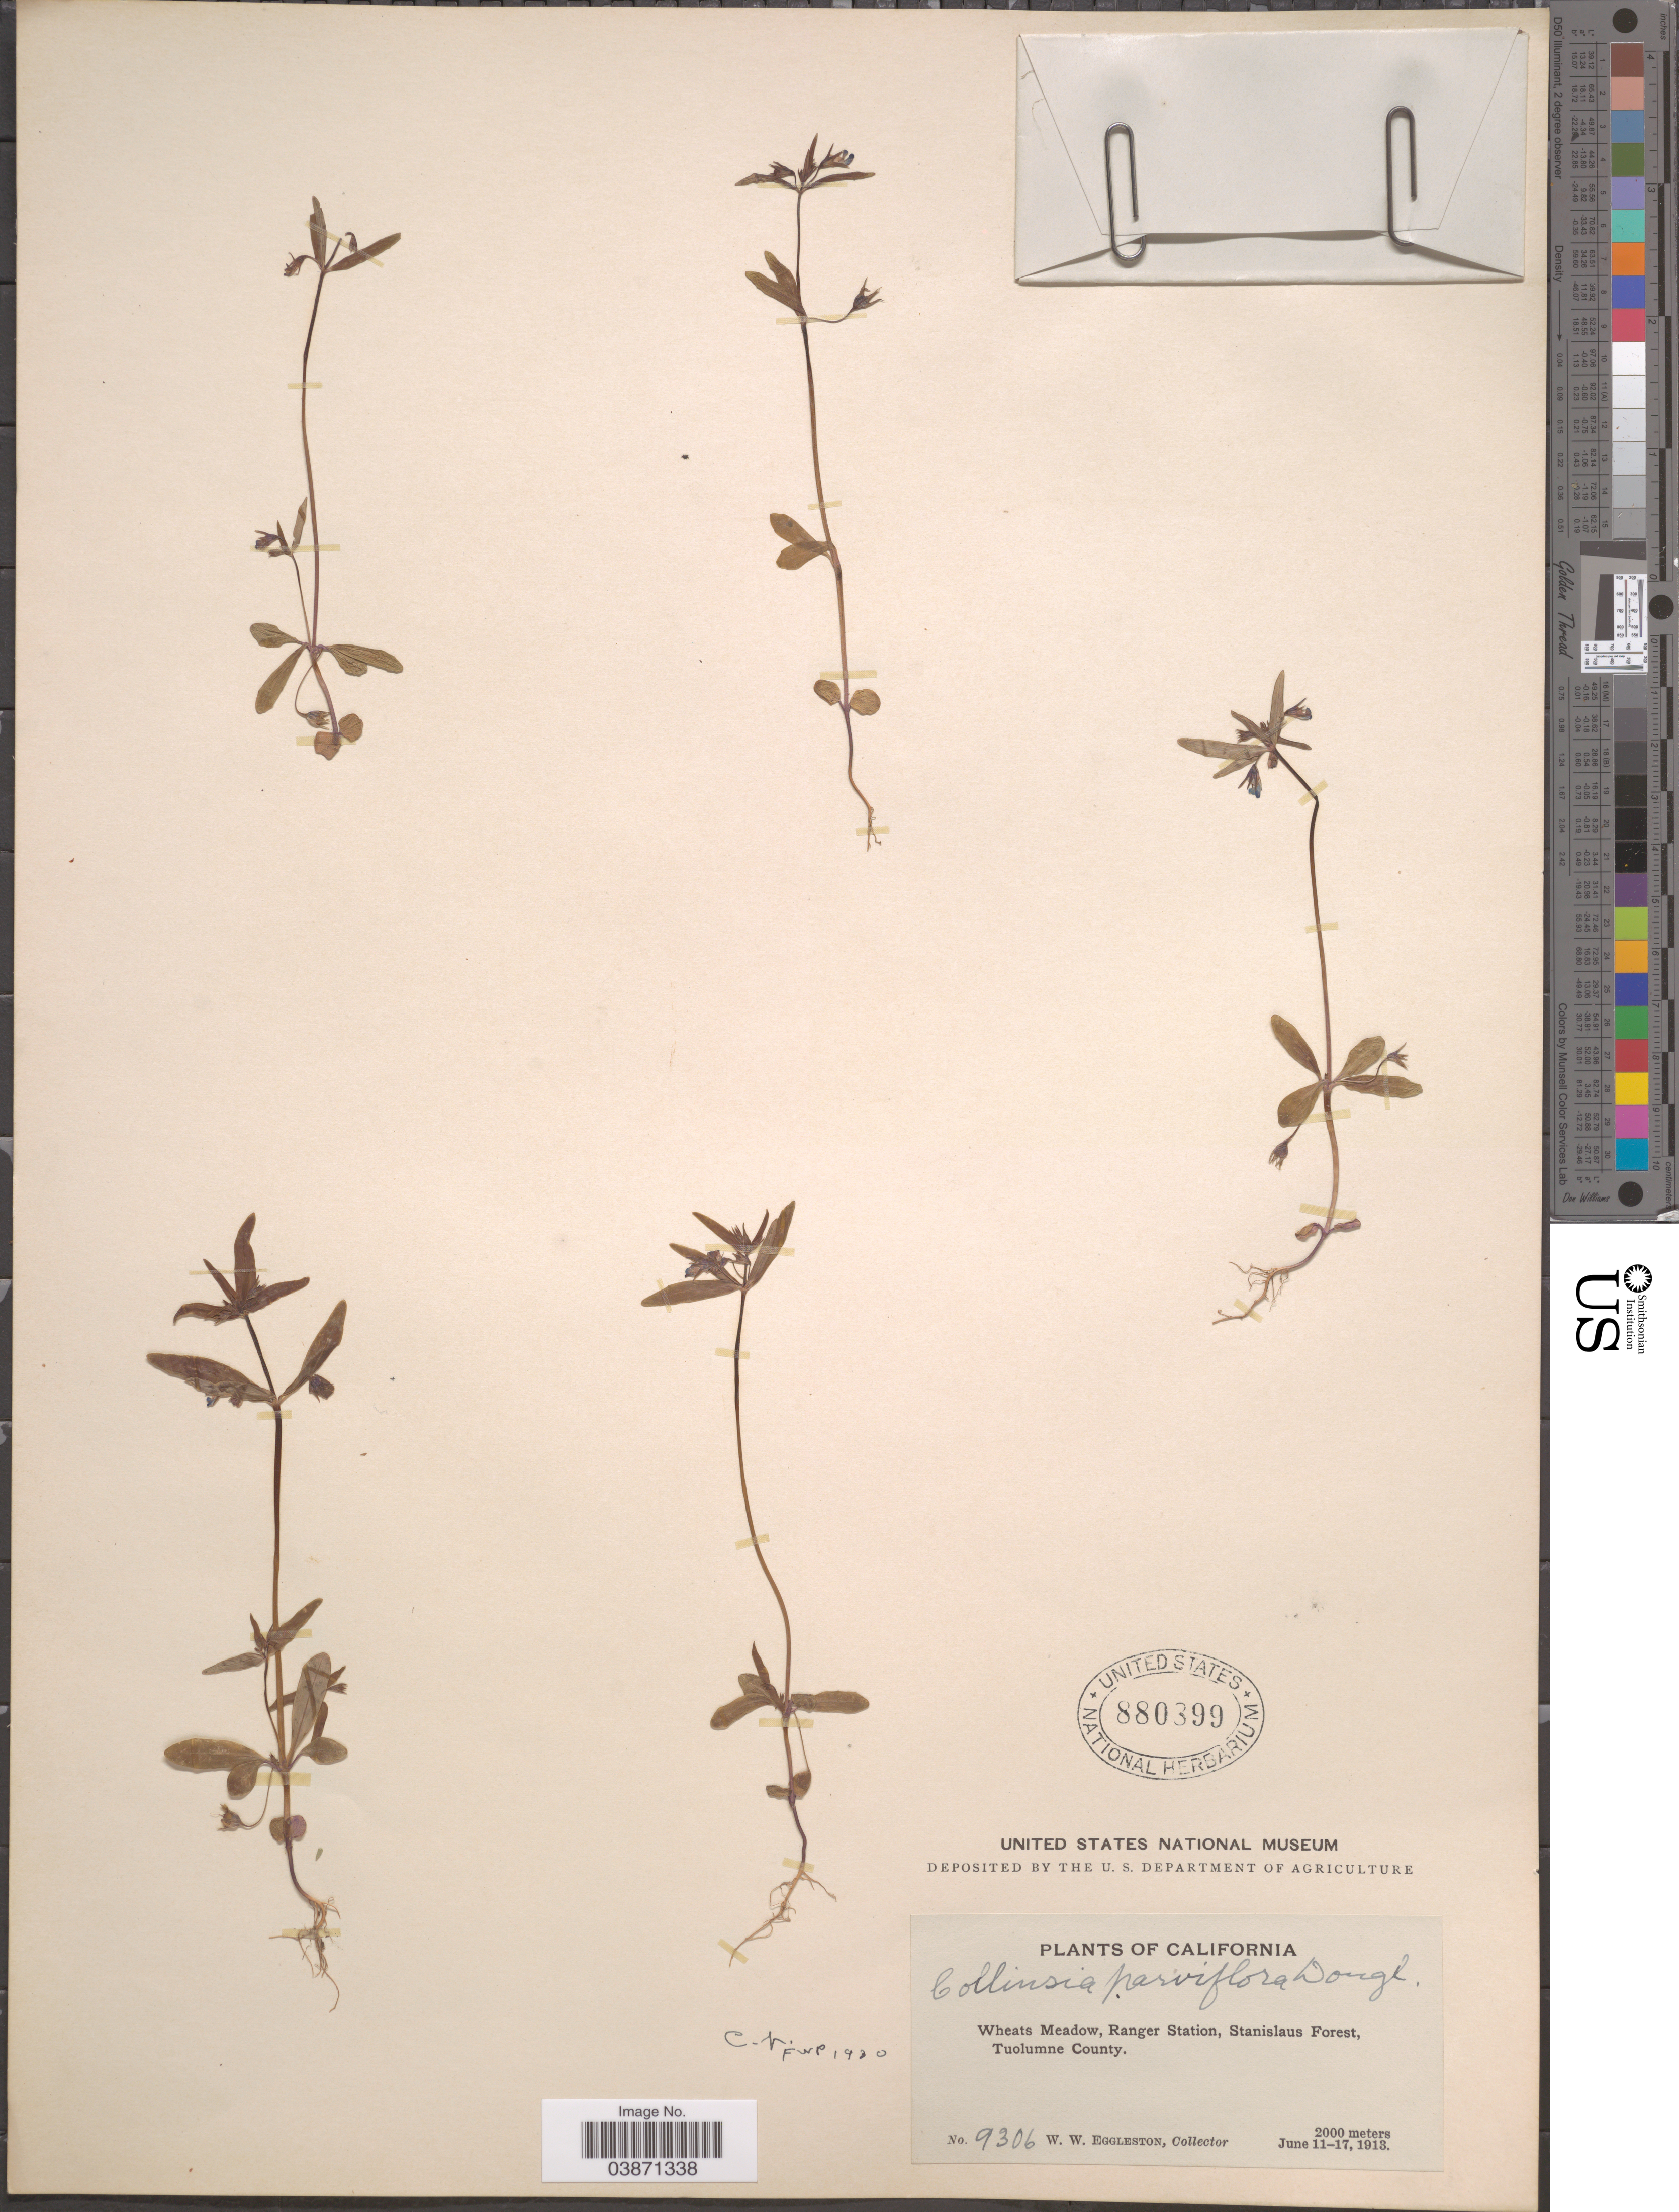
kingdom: Plantae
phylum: Tracheophyta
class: Magnoliopsida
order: Lamiales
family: Plantaginaceae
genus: Collinsia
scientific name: Collinsia parviflora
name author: Douglas ex Lindl.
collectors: W. W. Eggleston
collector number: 9306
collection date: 1913-06-11/1913-06-17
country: United States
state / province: California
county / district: Tuolumne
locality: Wheats Meadow, Ranger Station, Stanislaus Forest, Tuolumne County.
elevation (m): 2000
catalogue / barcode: US 880399